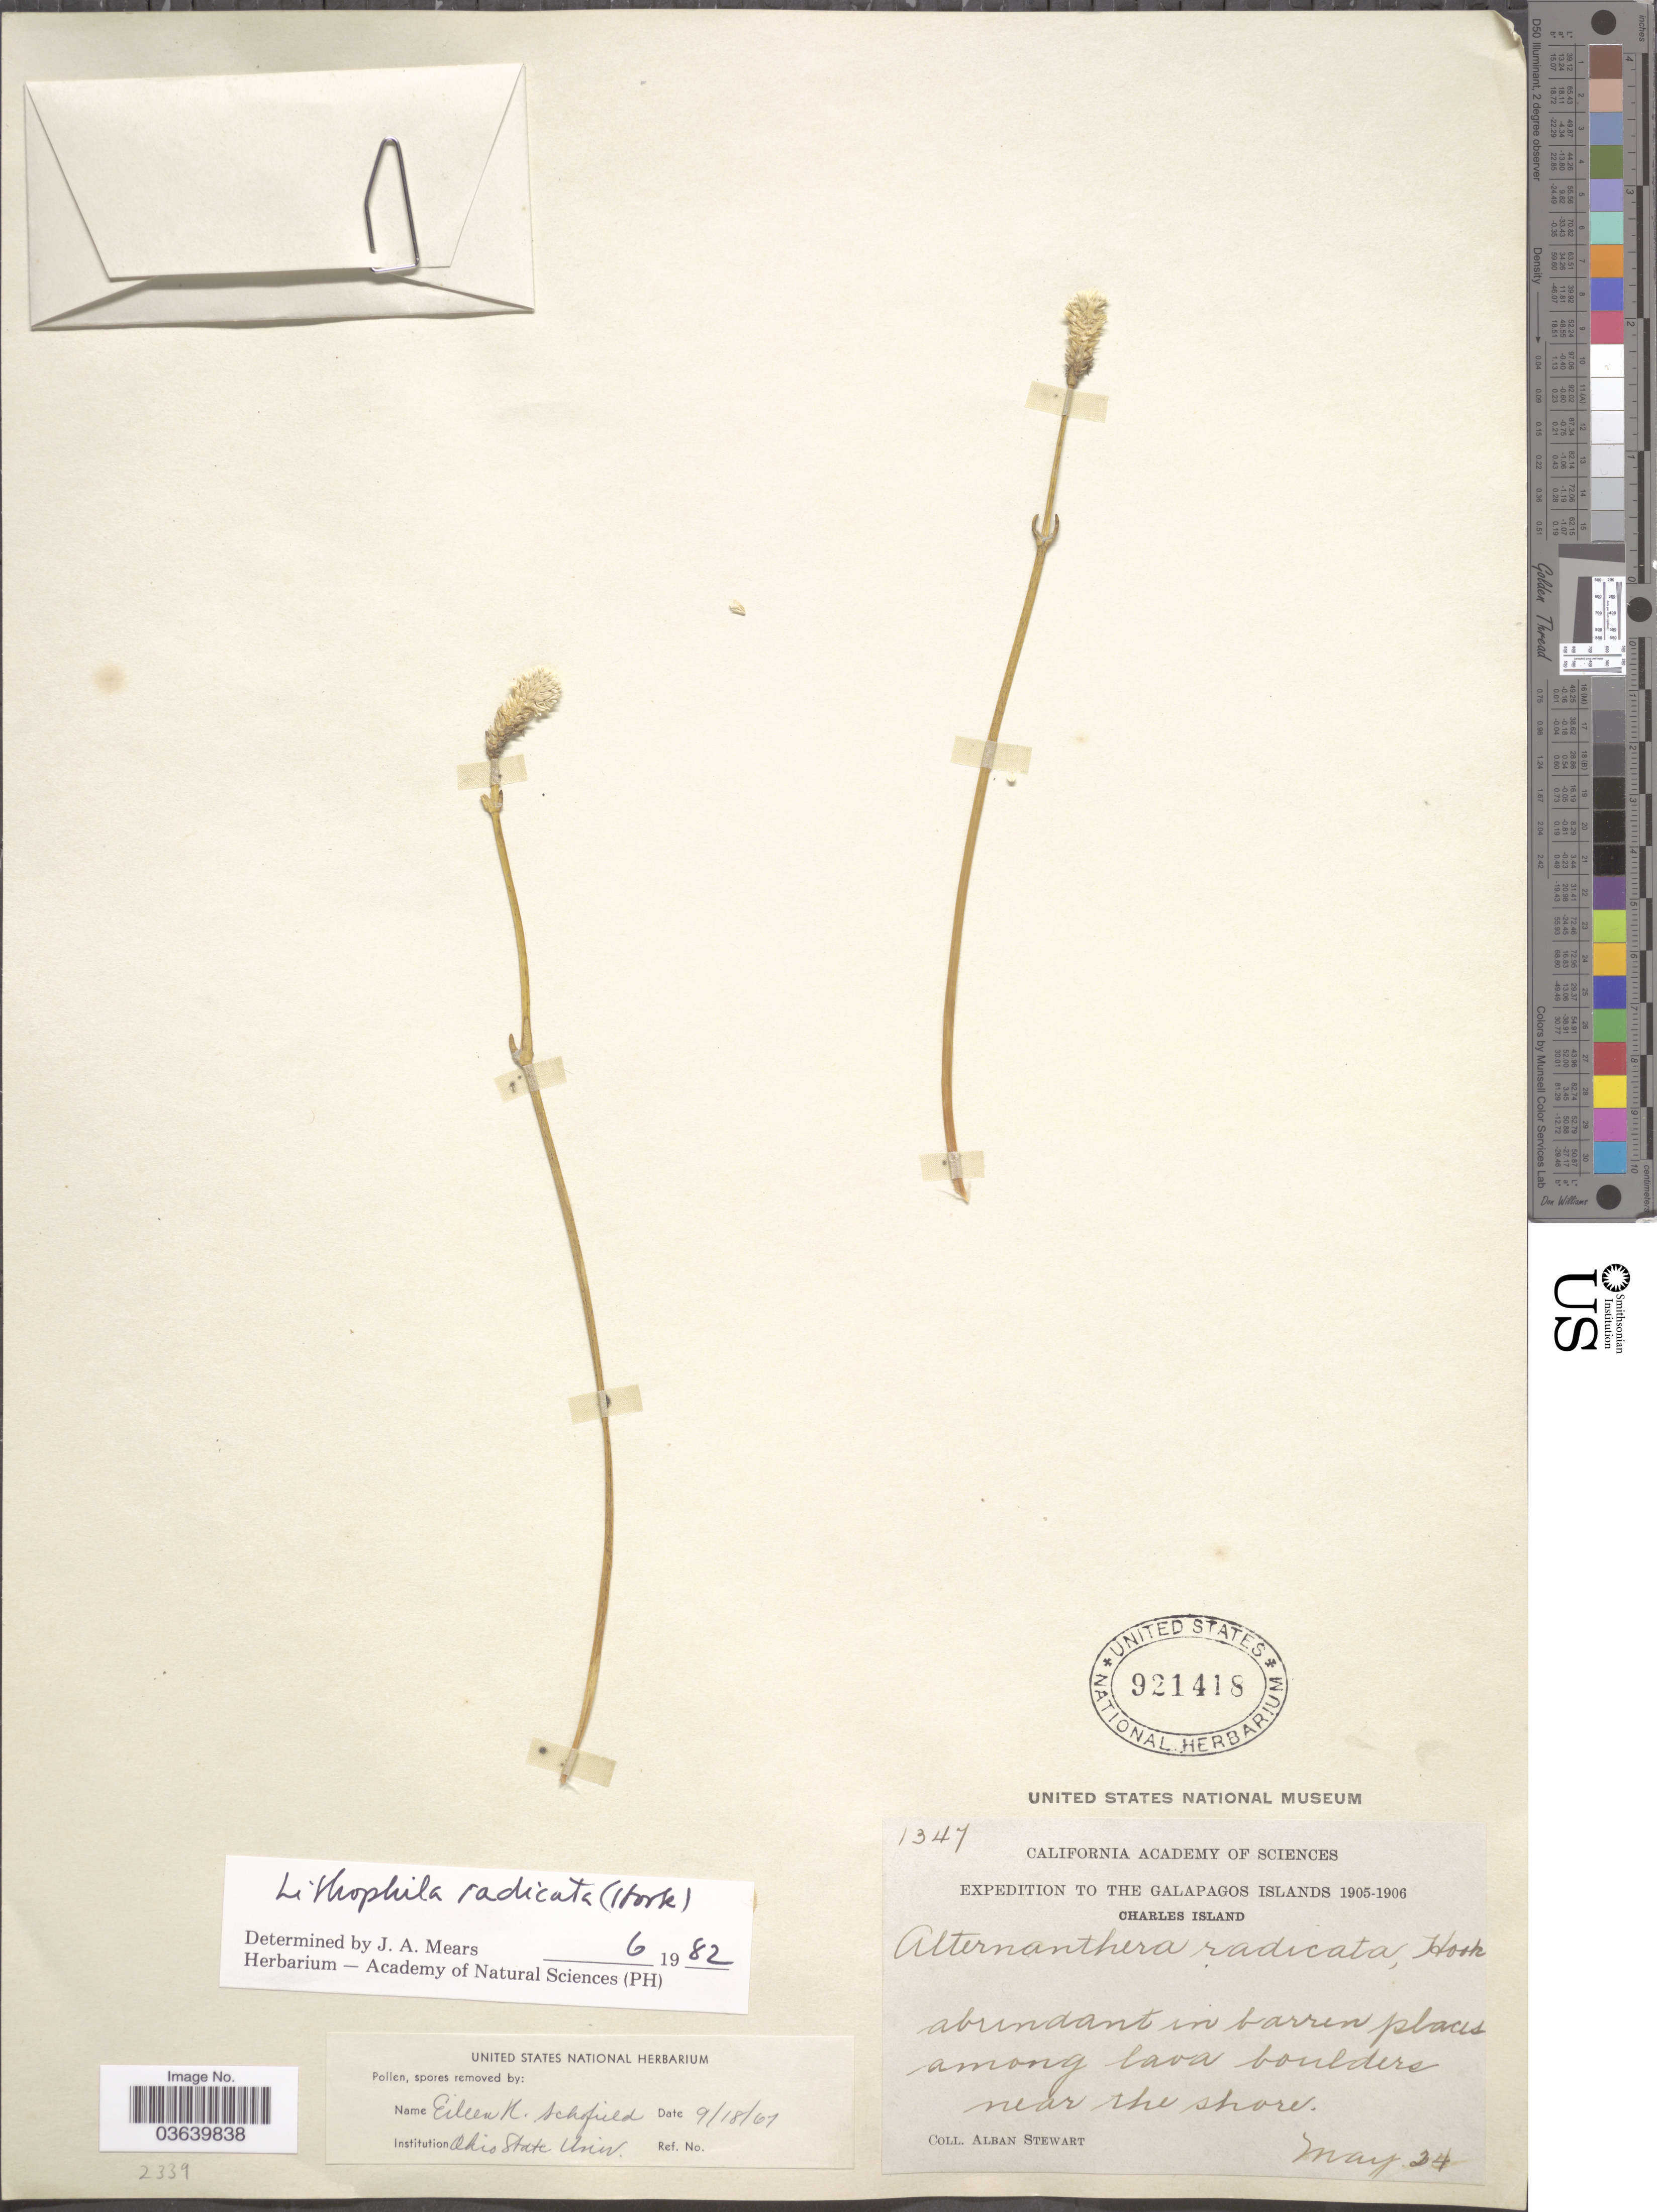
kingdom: Plantae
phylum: Tracheophyta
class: Magnoliopsida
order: Caryophyllales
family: Amaranthaceae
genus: Gomphrena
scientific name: Gomphrena radicata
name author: (Hook. f.) T. Ortuño & Borsch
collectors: A. Stewart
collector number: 1347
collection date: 1905-05-24/1906-05-24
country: Ecuador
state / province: Colón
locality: The Galapagos Islands. Charles Island.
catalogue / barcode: US 921418